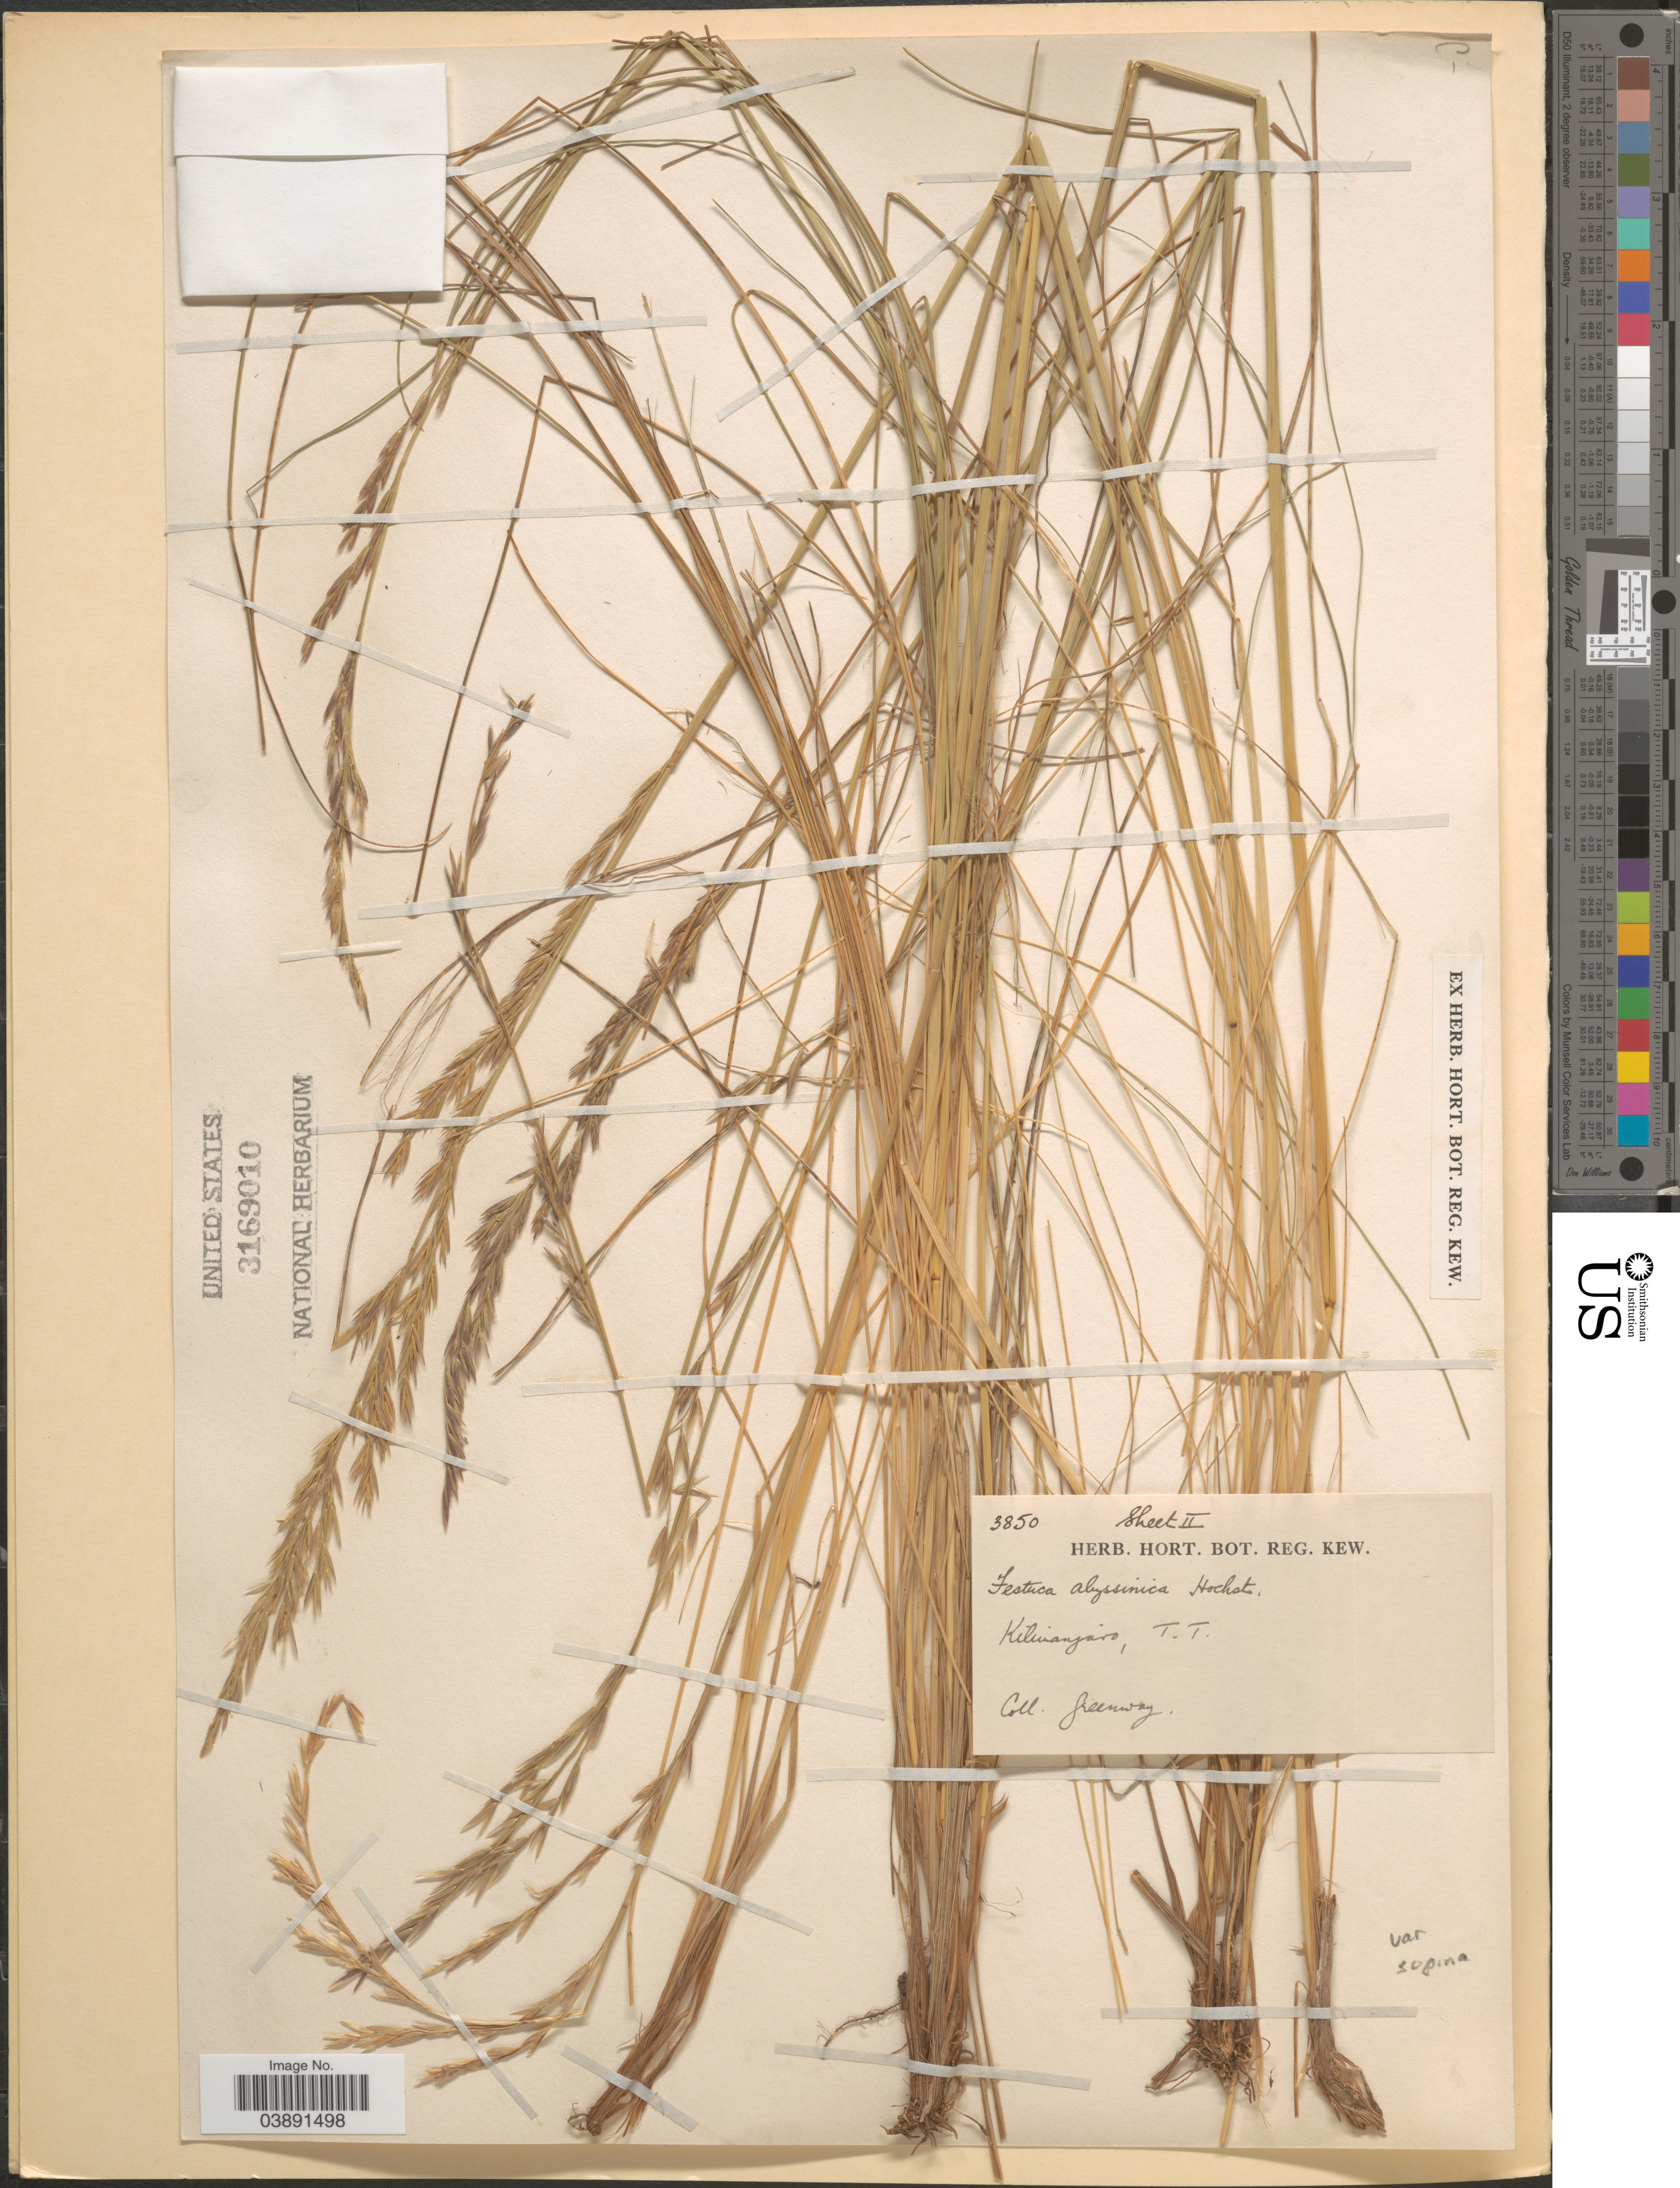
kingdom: Plantae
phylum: Tracheophyta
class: Liliopsida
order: Poales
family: Poaceae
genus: Festuca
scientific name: Festuca abyssinica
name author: Hochst. ex A. Rich.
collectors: Greenway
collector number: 3850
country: Tanzania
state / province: Kilimanjaro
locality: T. T.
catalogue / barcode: US 3169010